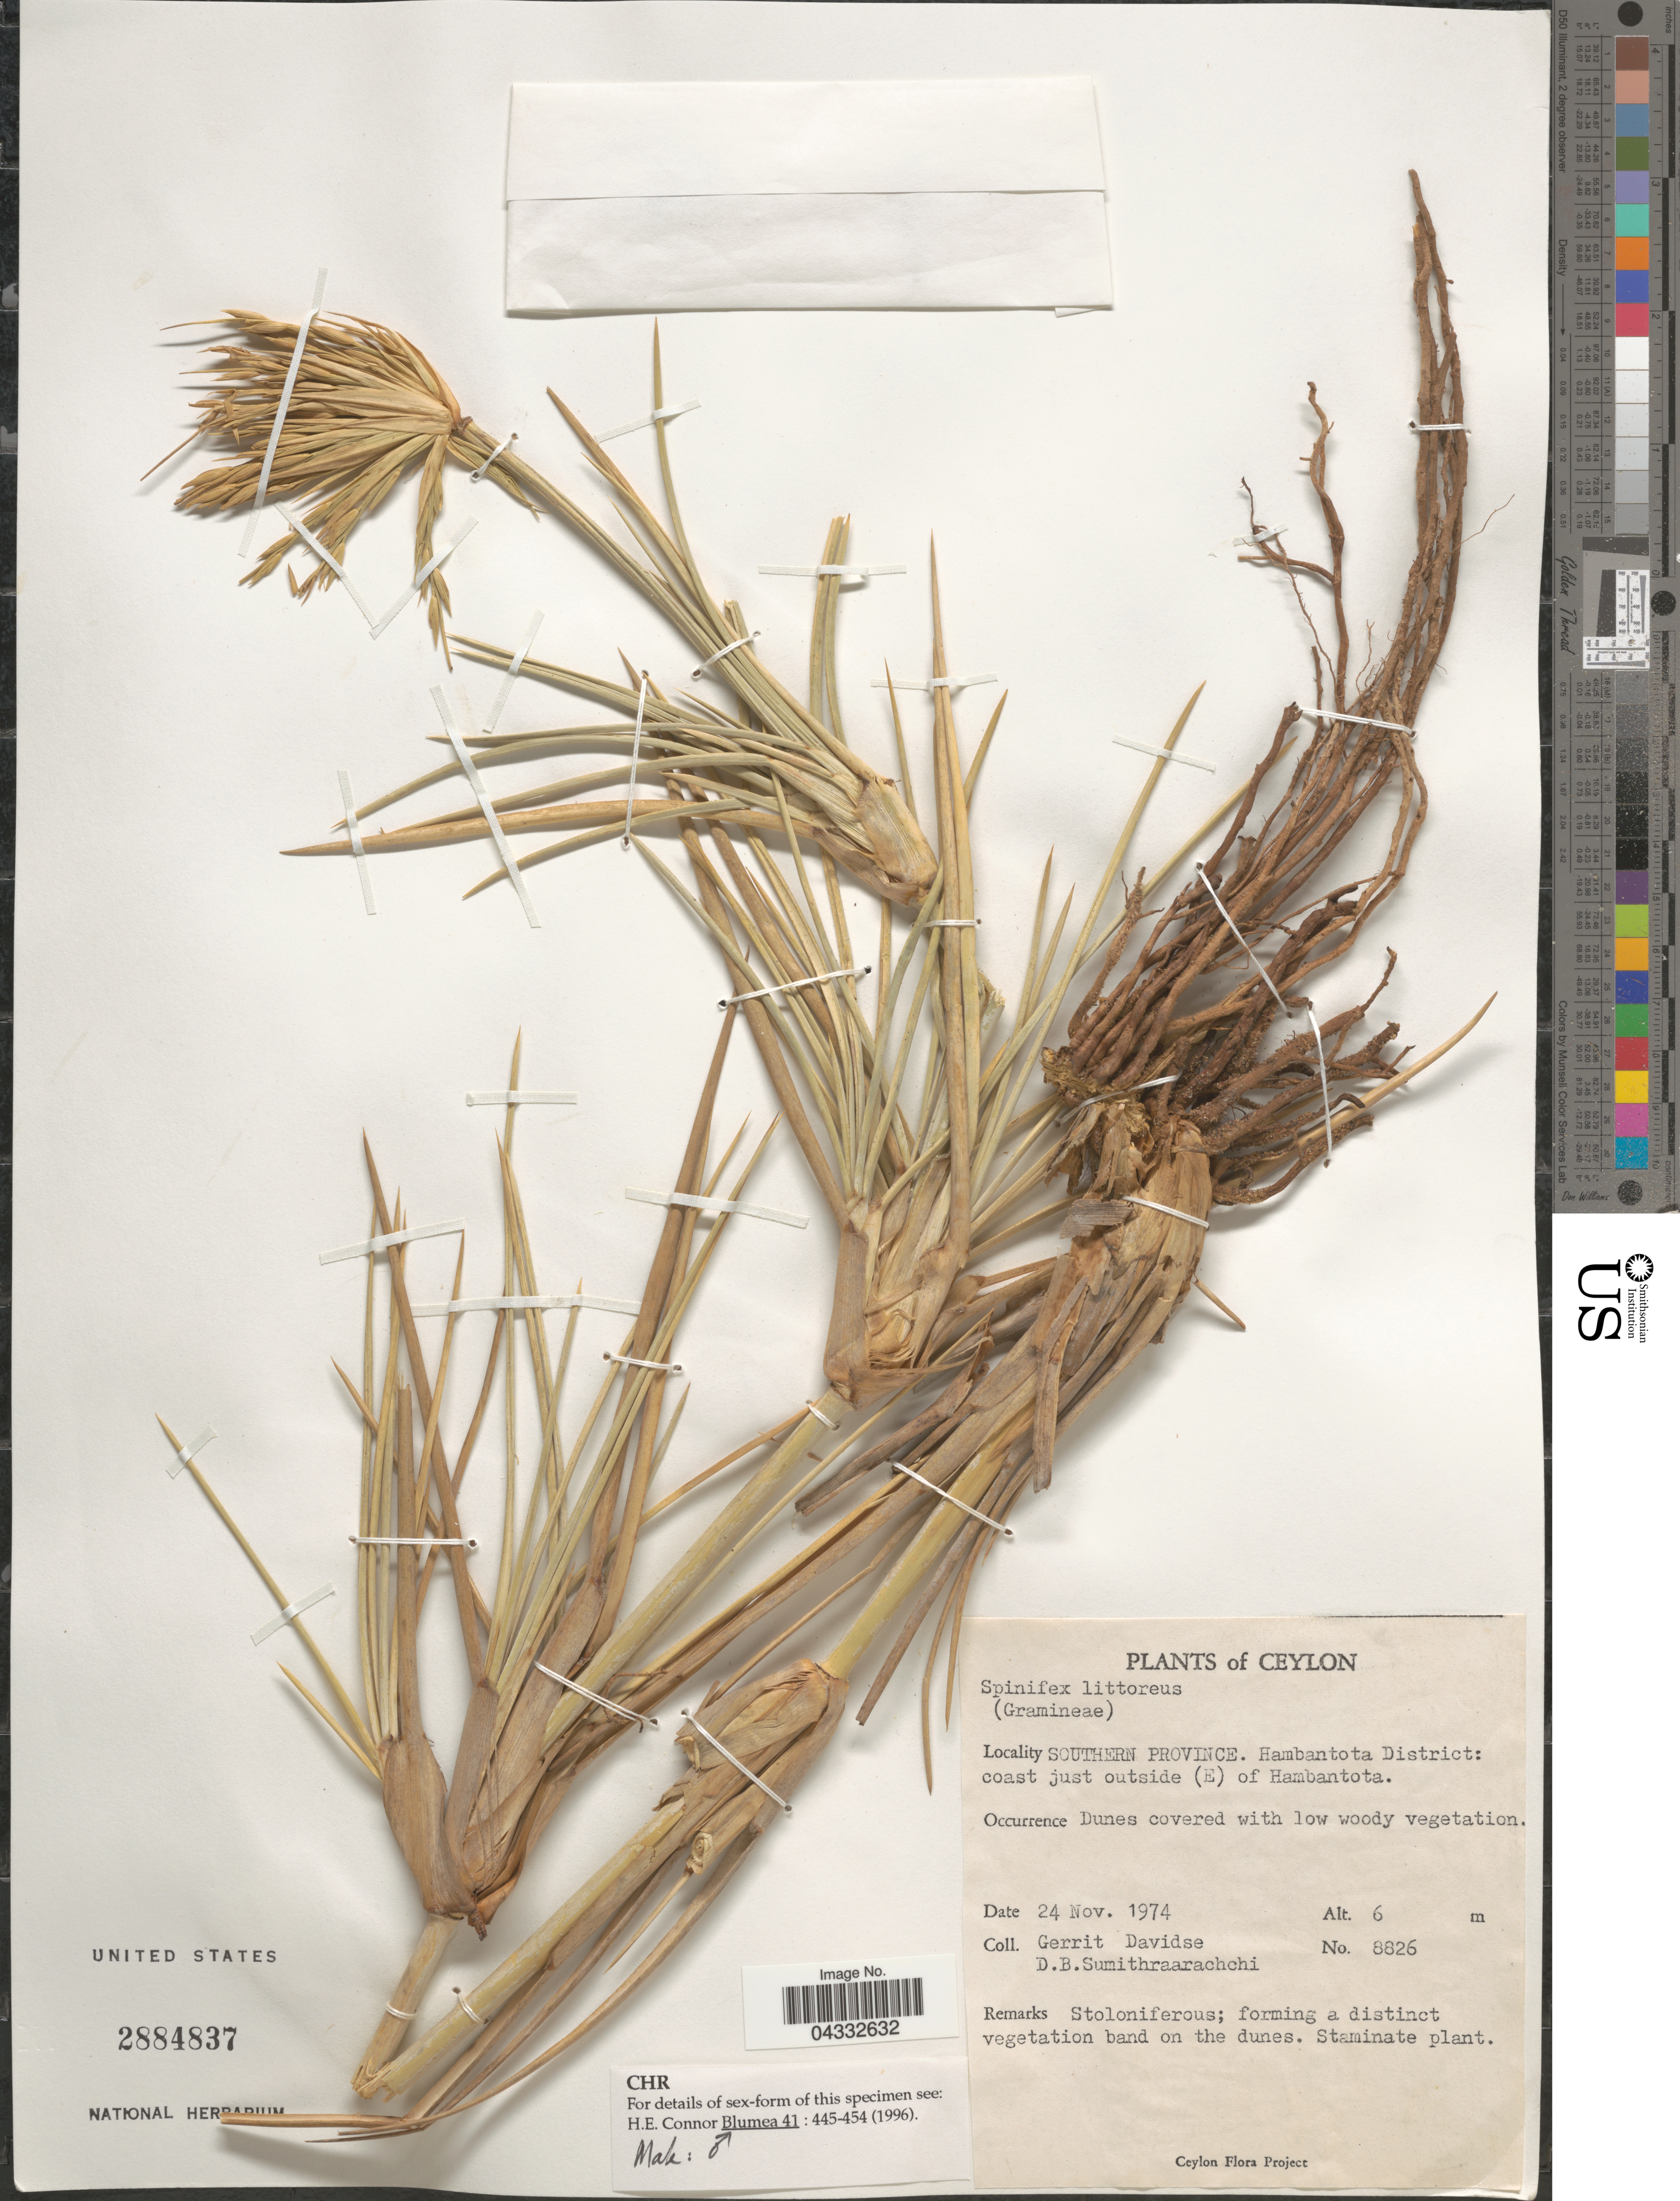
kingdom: Plantae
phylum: Tracheophyta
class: Liliopsida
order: Poales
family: Poaceae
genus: Spinifex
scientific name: Spinifex littoreus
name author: (Burm. f.) Merr.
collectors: G. Davidse & D. B. Sumithraarachchi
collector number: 8826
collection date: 1974-11-24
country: Sri Lanka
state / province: Southern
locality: Ceylon. Hambantota District: coast just outside (E) of Hambantota.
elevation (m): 6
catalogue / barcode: US 2884837